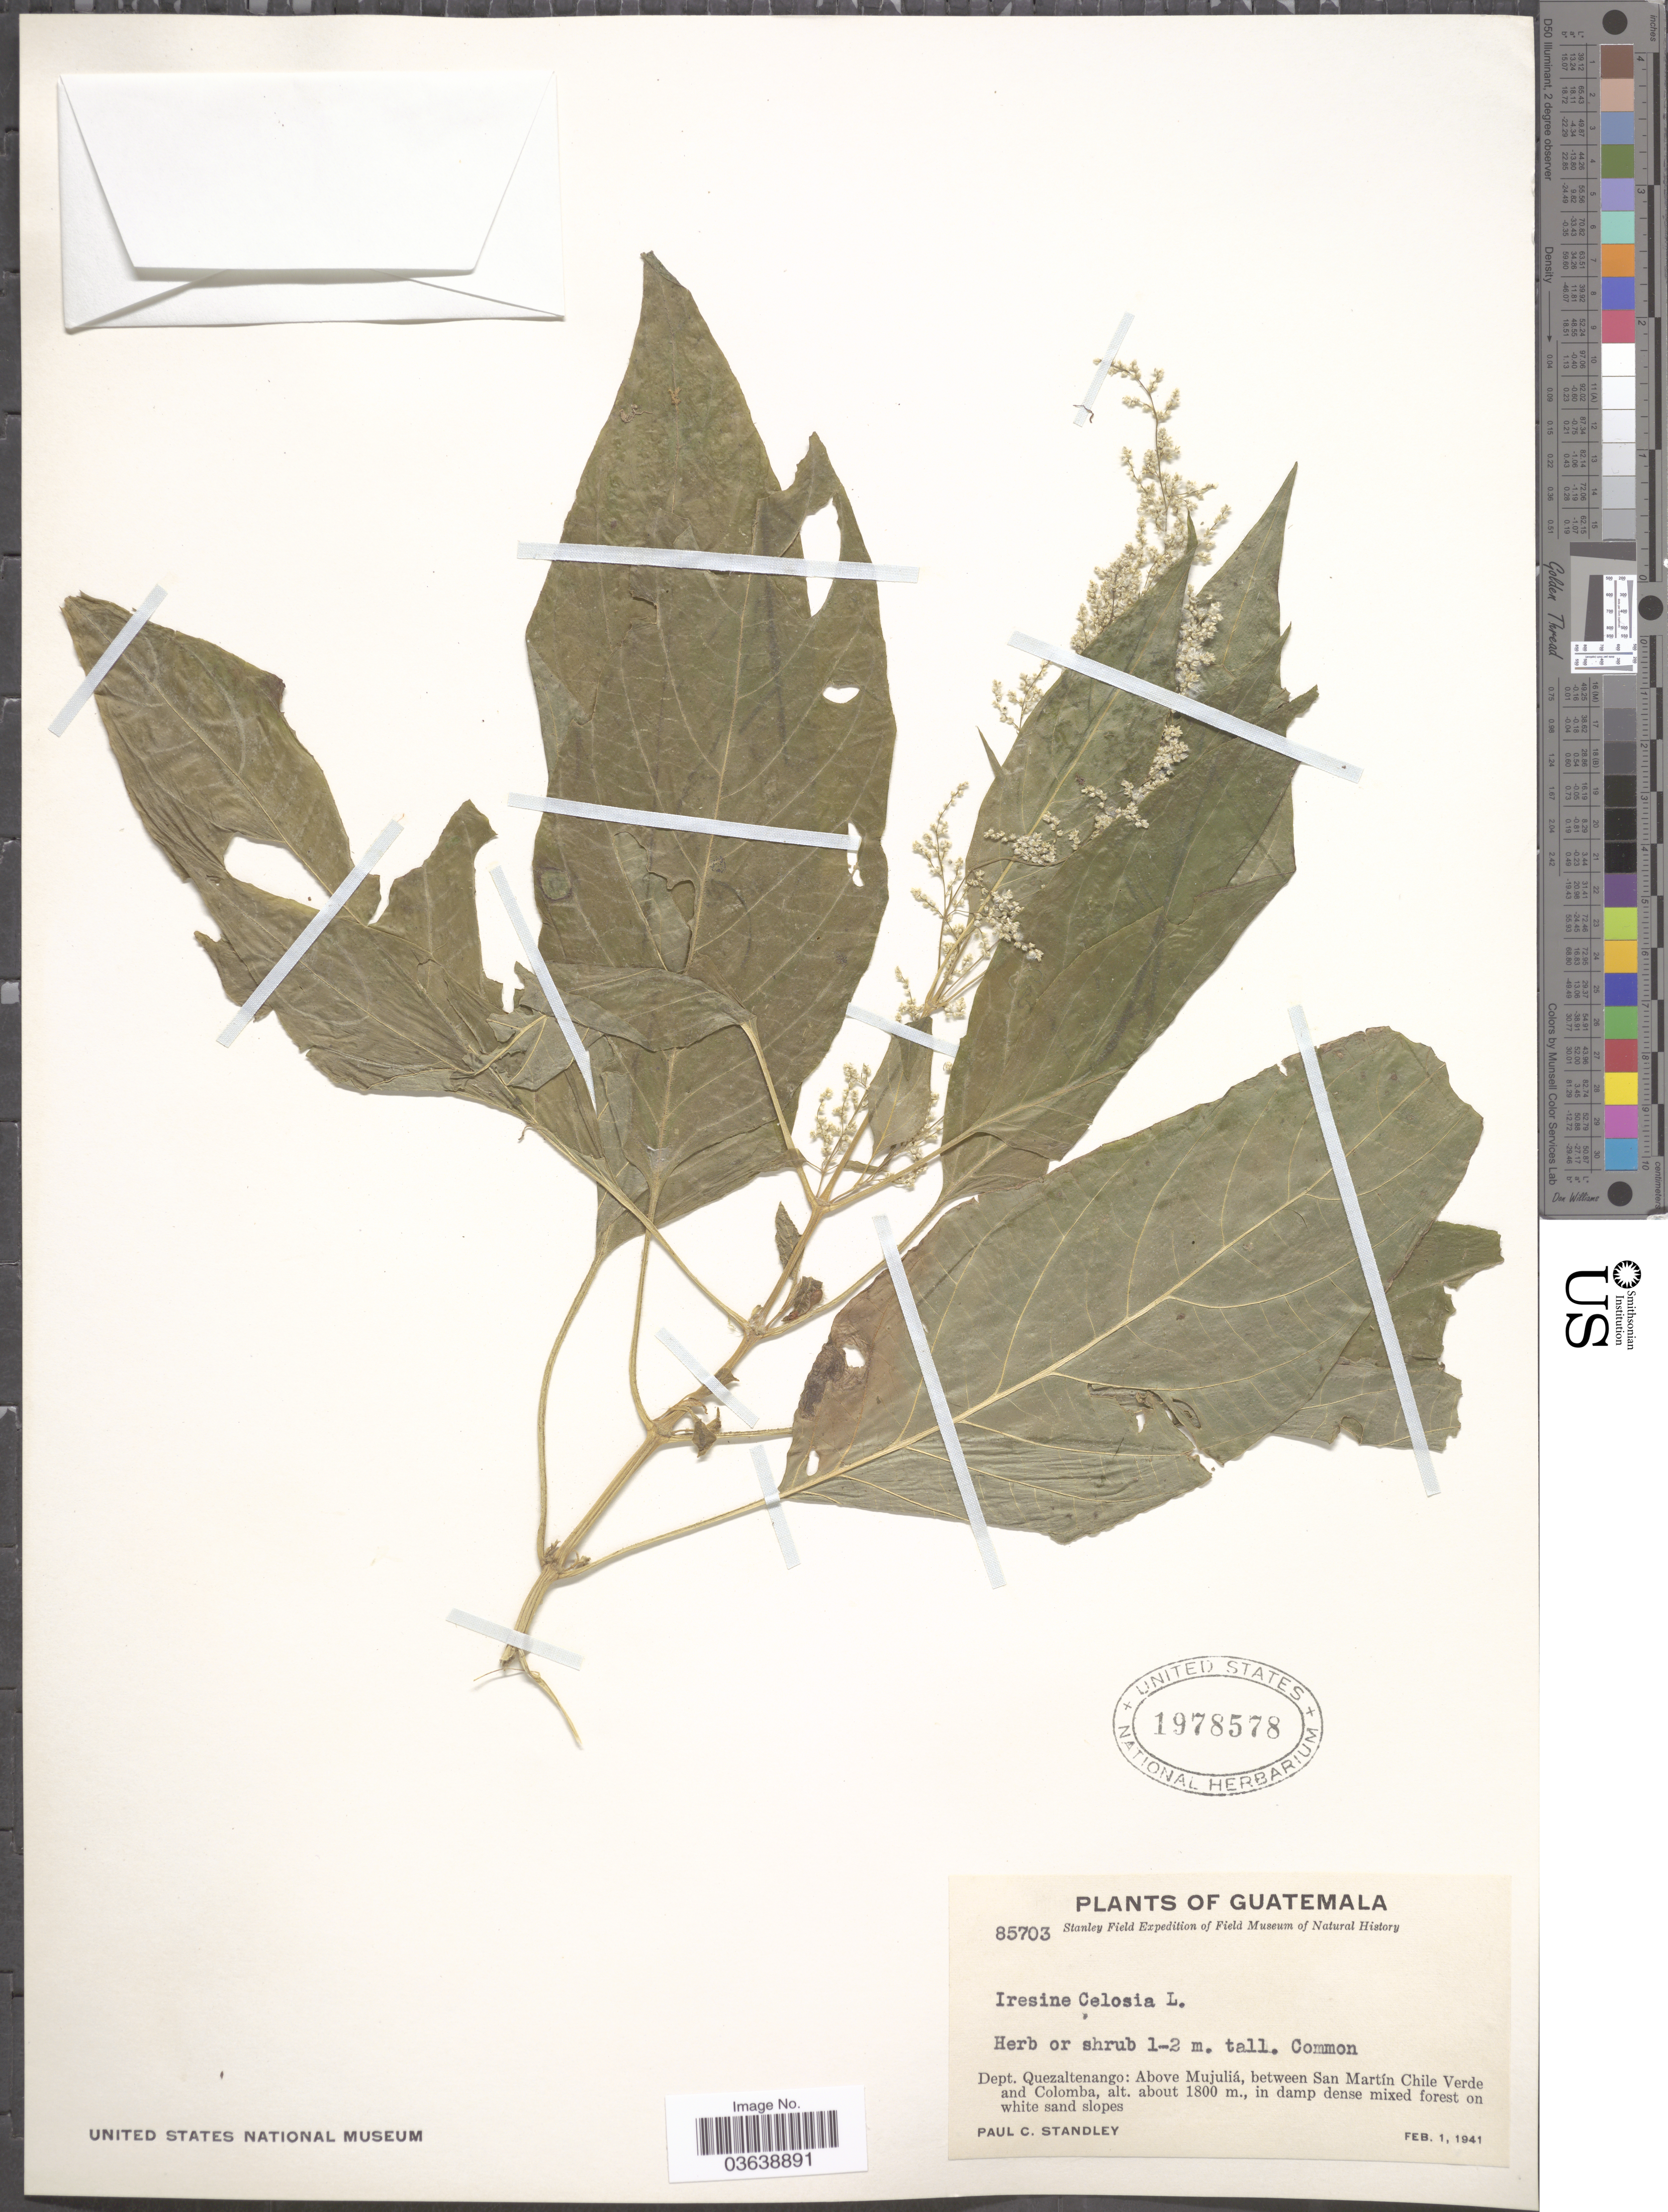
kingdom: Plantae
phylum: Tracheophyta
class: Magnoliopsida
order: Caryophyllales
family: Amaranthaceae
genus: Iresine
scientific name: Iresine celosia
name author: L.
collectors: P. C. Standley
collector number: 85703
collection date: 1941-02-01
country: Guatemala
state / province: Quetzaltenango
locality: Dept. Quezaltenango: Above Mujuliá, between San Martín Chile Verde and Colomba.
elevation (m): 1800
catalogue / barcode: US 1978578